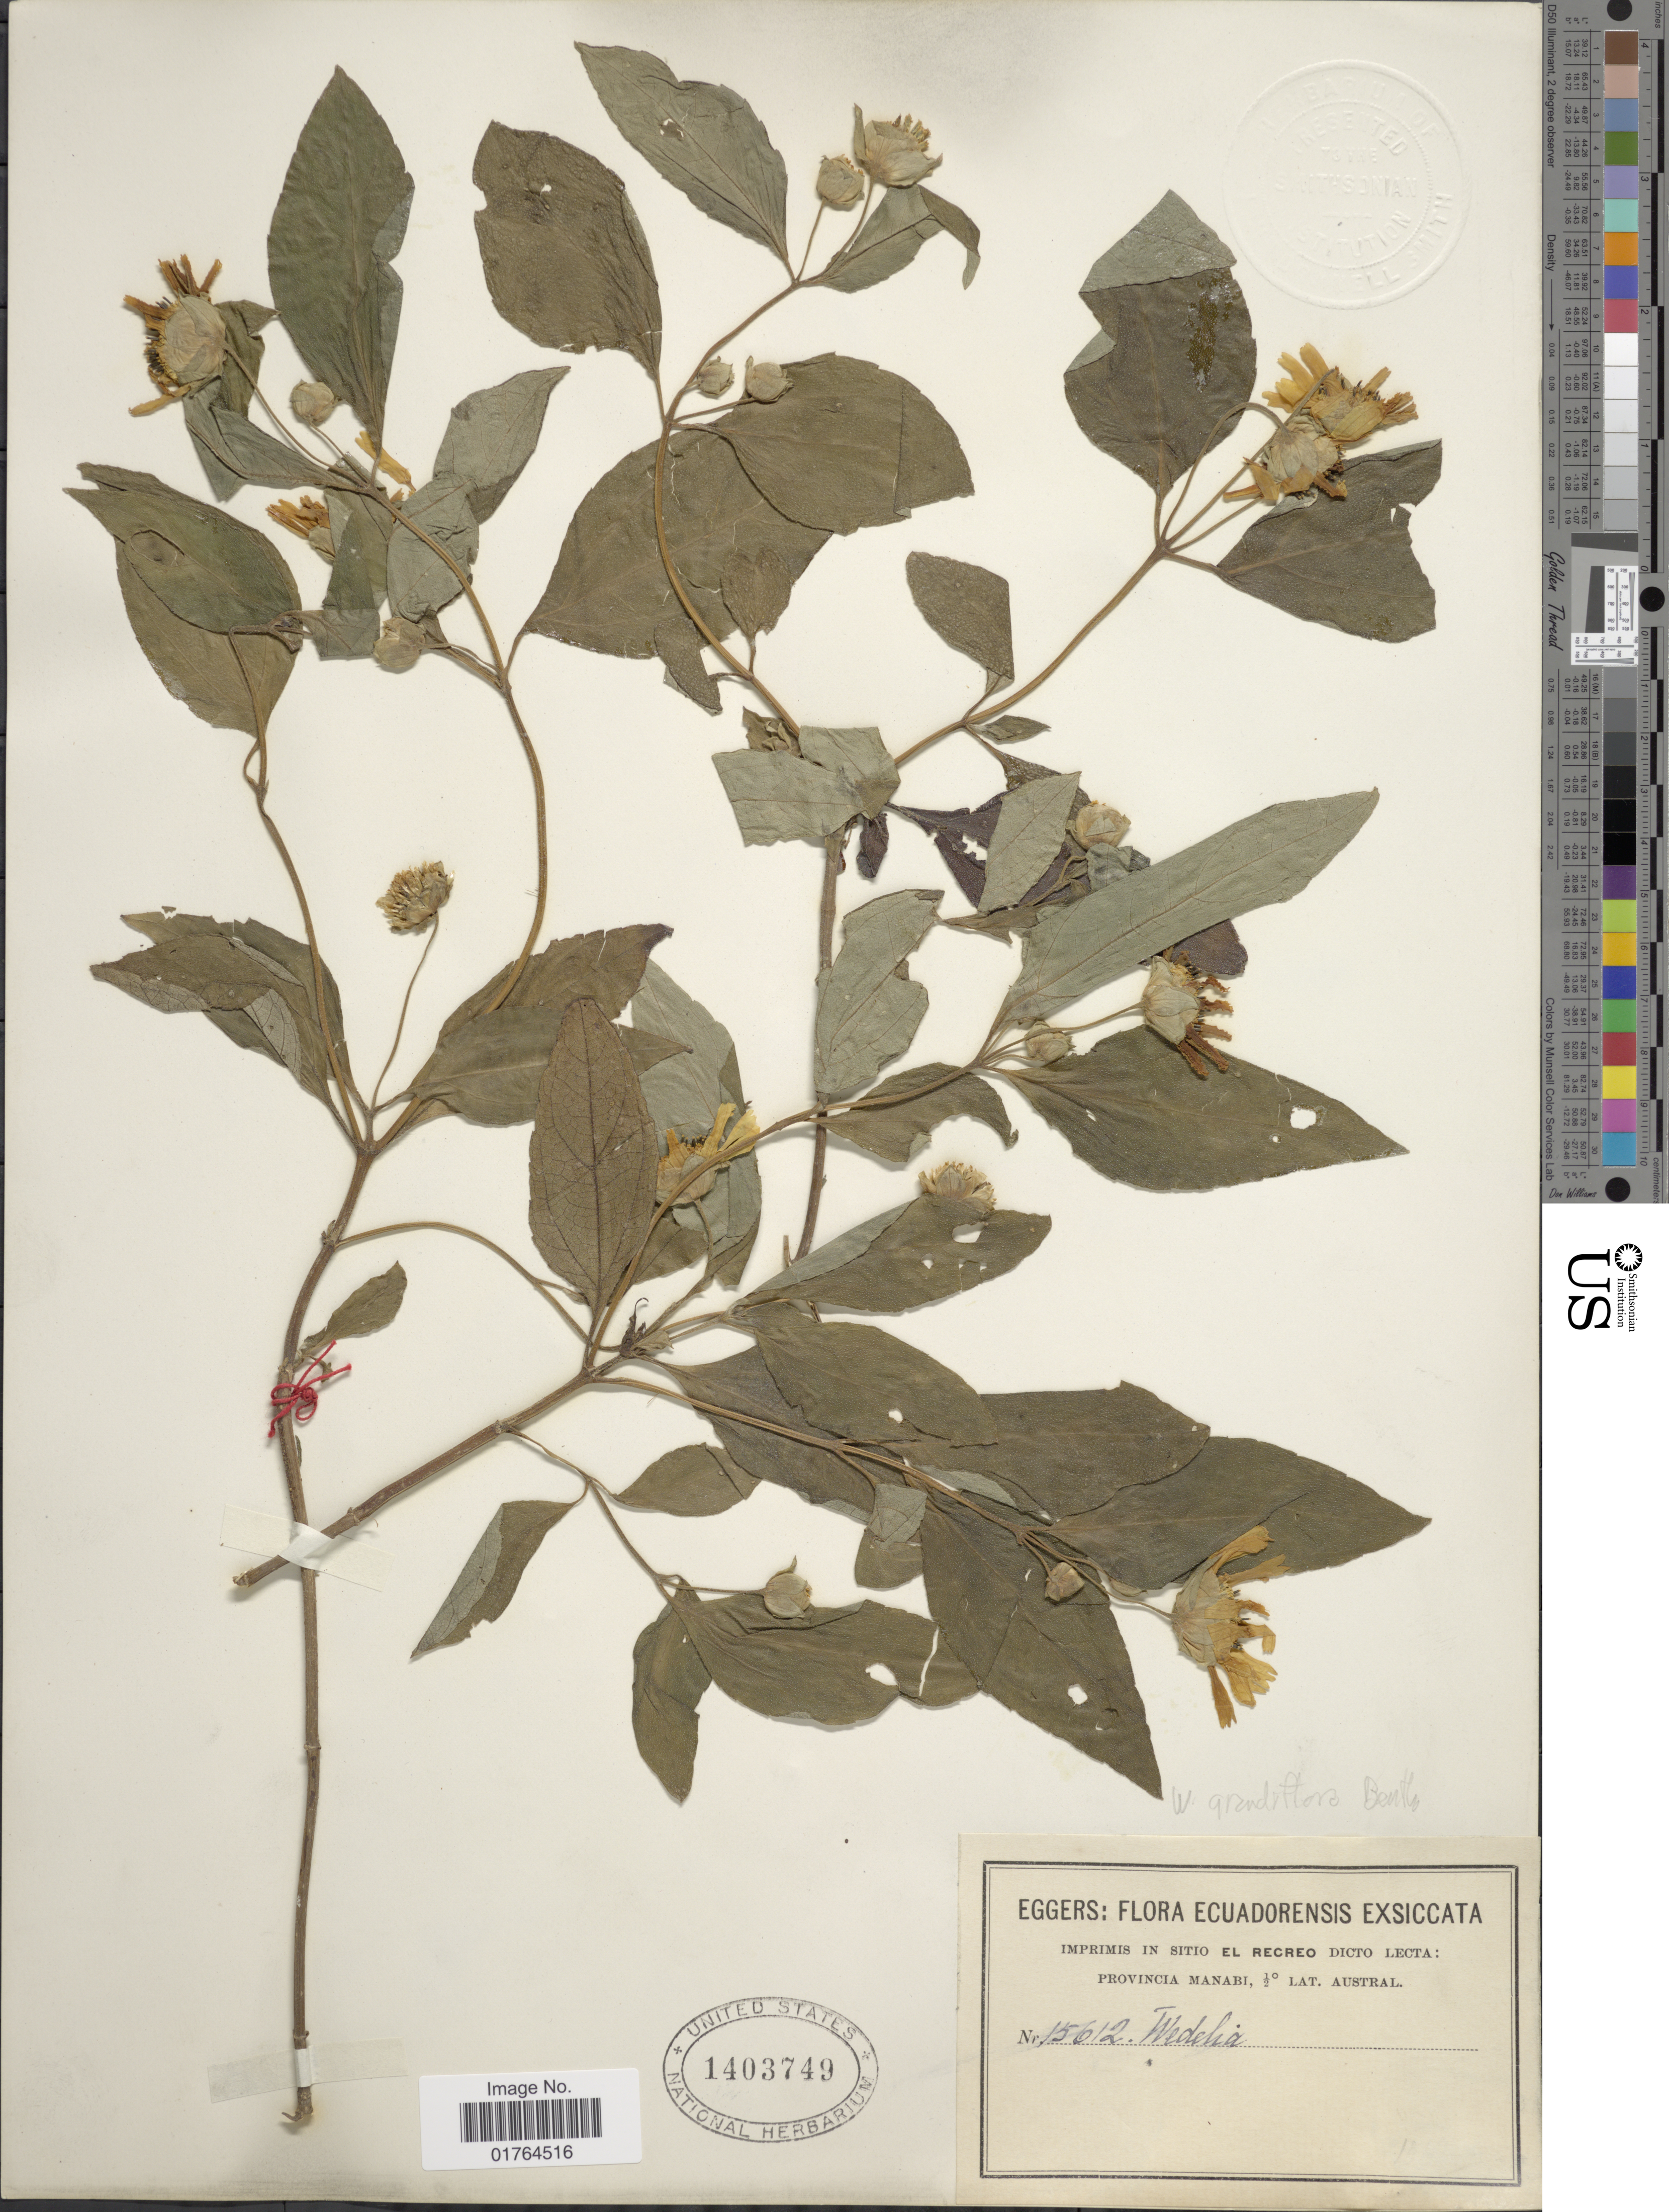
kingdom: Plantae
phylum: Tracheophyta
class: Magnoliopsida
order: Asterales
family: Asteraceae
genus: Wedelia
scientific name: Wedelia grandiflora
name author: Benth.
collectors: -. Eggers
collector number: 15612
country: Ecuador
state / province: Manabí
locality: Sitio El Recreo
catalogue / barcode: US 1403749